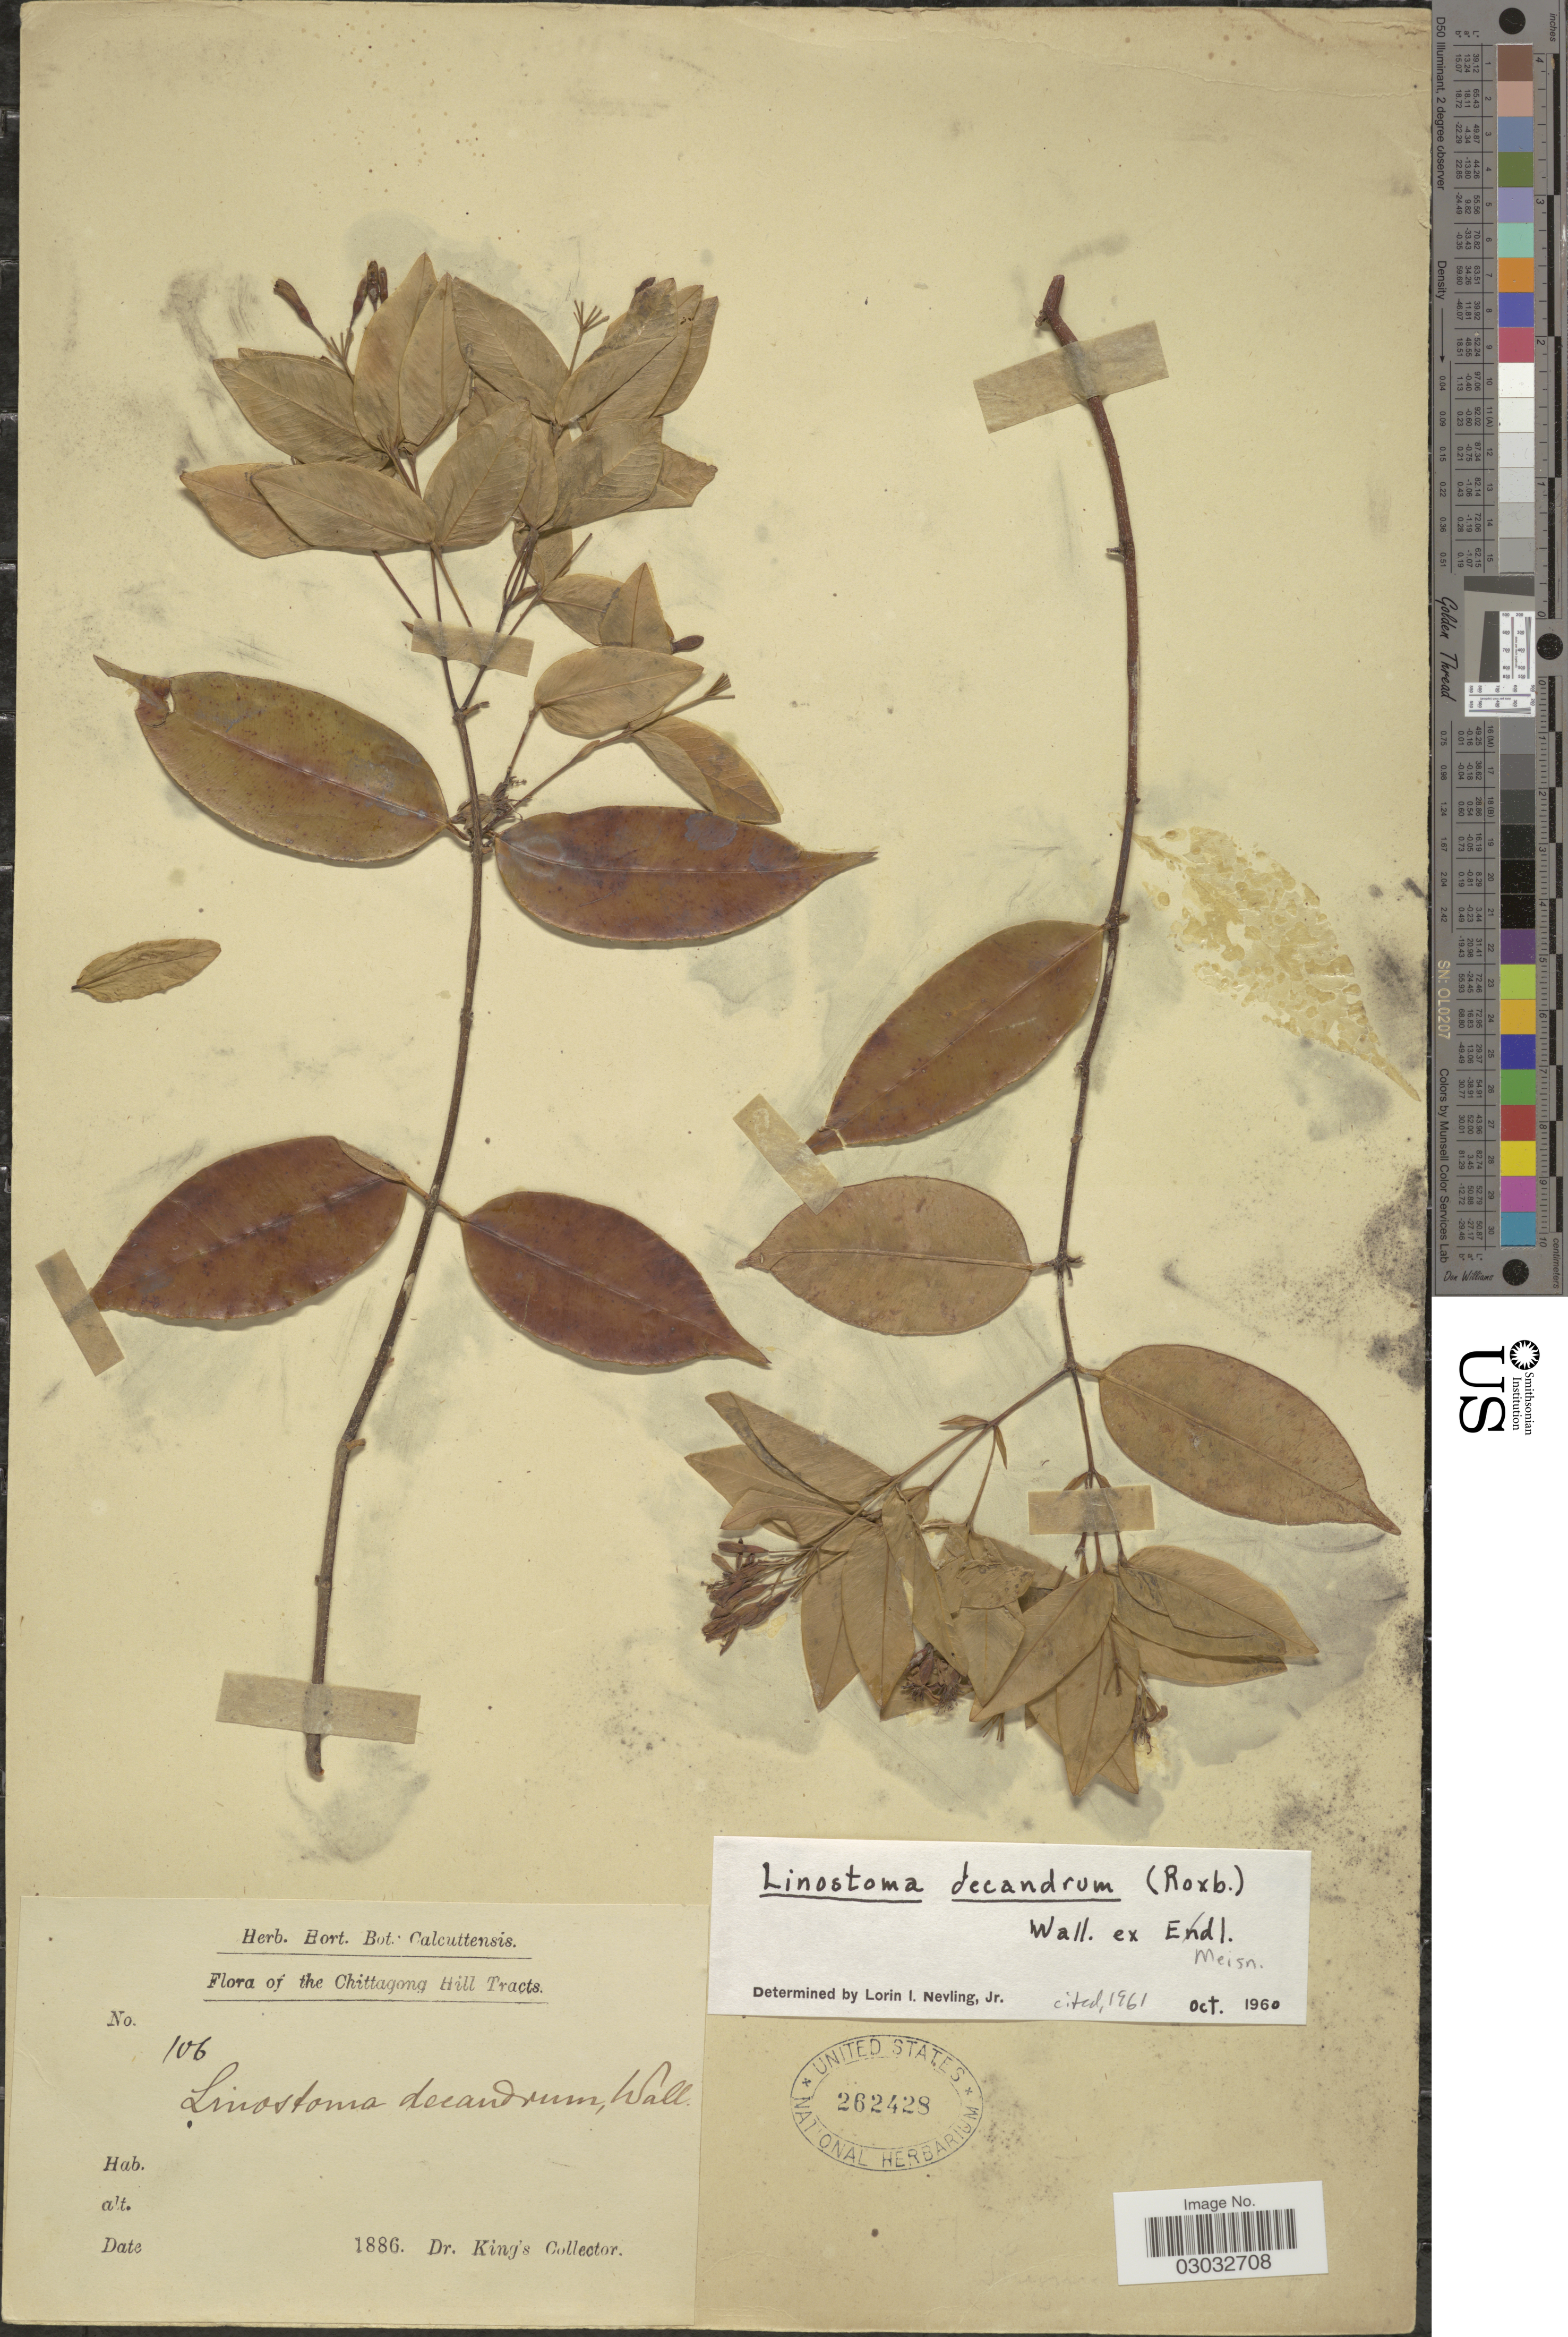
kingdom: Plantae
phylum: Tracheophyta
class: Magnoliopsida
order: Malvales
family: Thymelaeaceae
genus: Linostoma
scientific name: Linostoma decandrum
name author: (Roxb.) Wall. ex Meisn.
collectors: Dr. King's collector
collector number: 106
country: Bangladesh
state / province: Chittagong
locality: The Chittagong Hill Tracts.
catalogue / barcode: US 262428